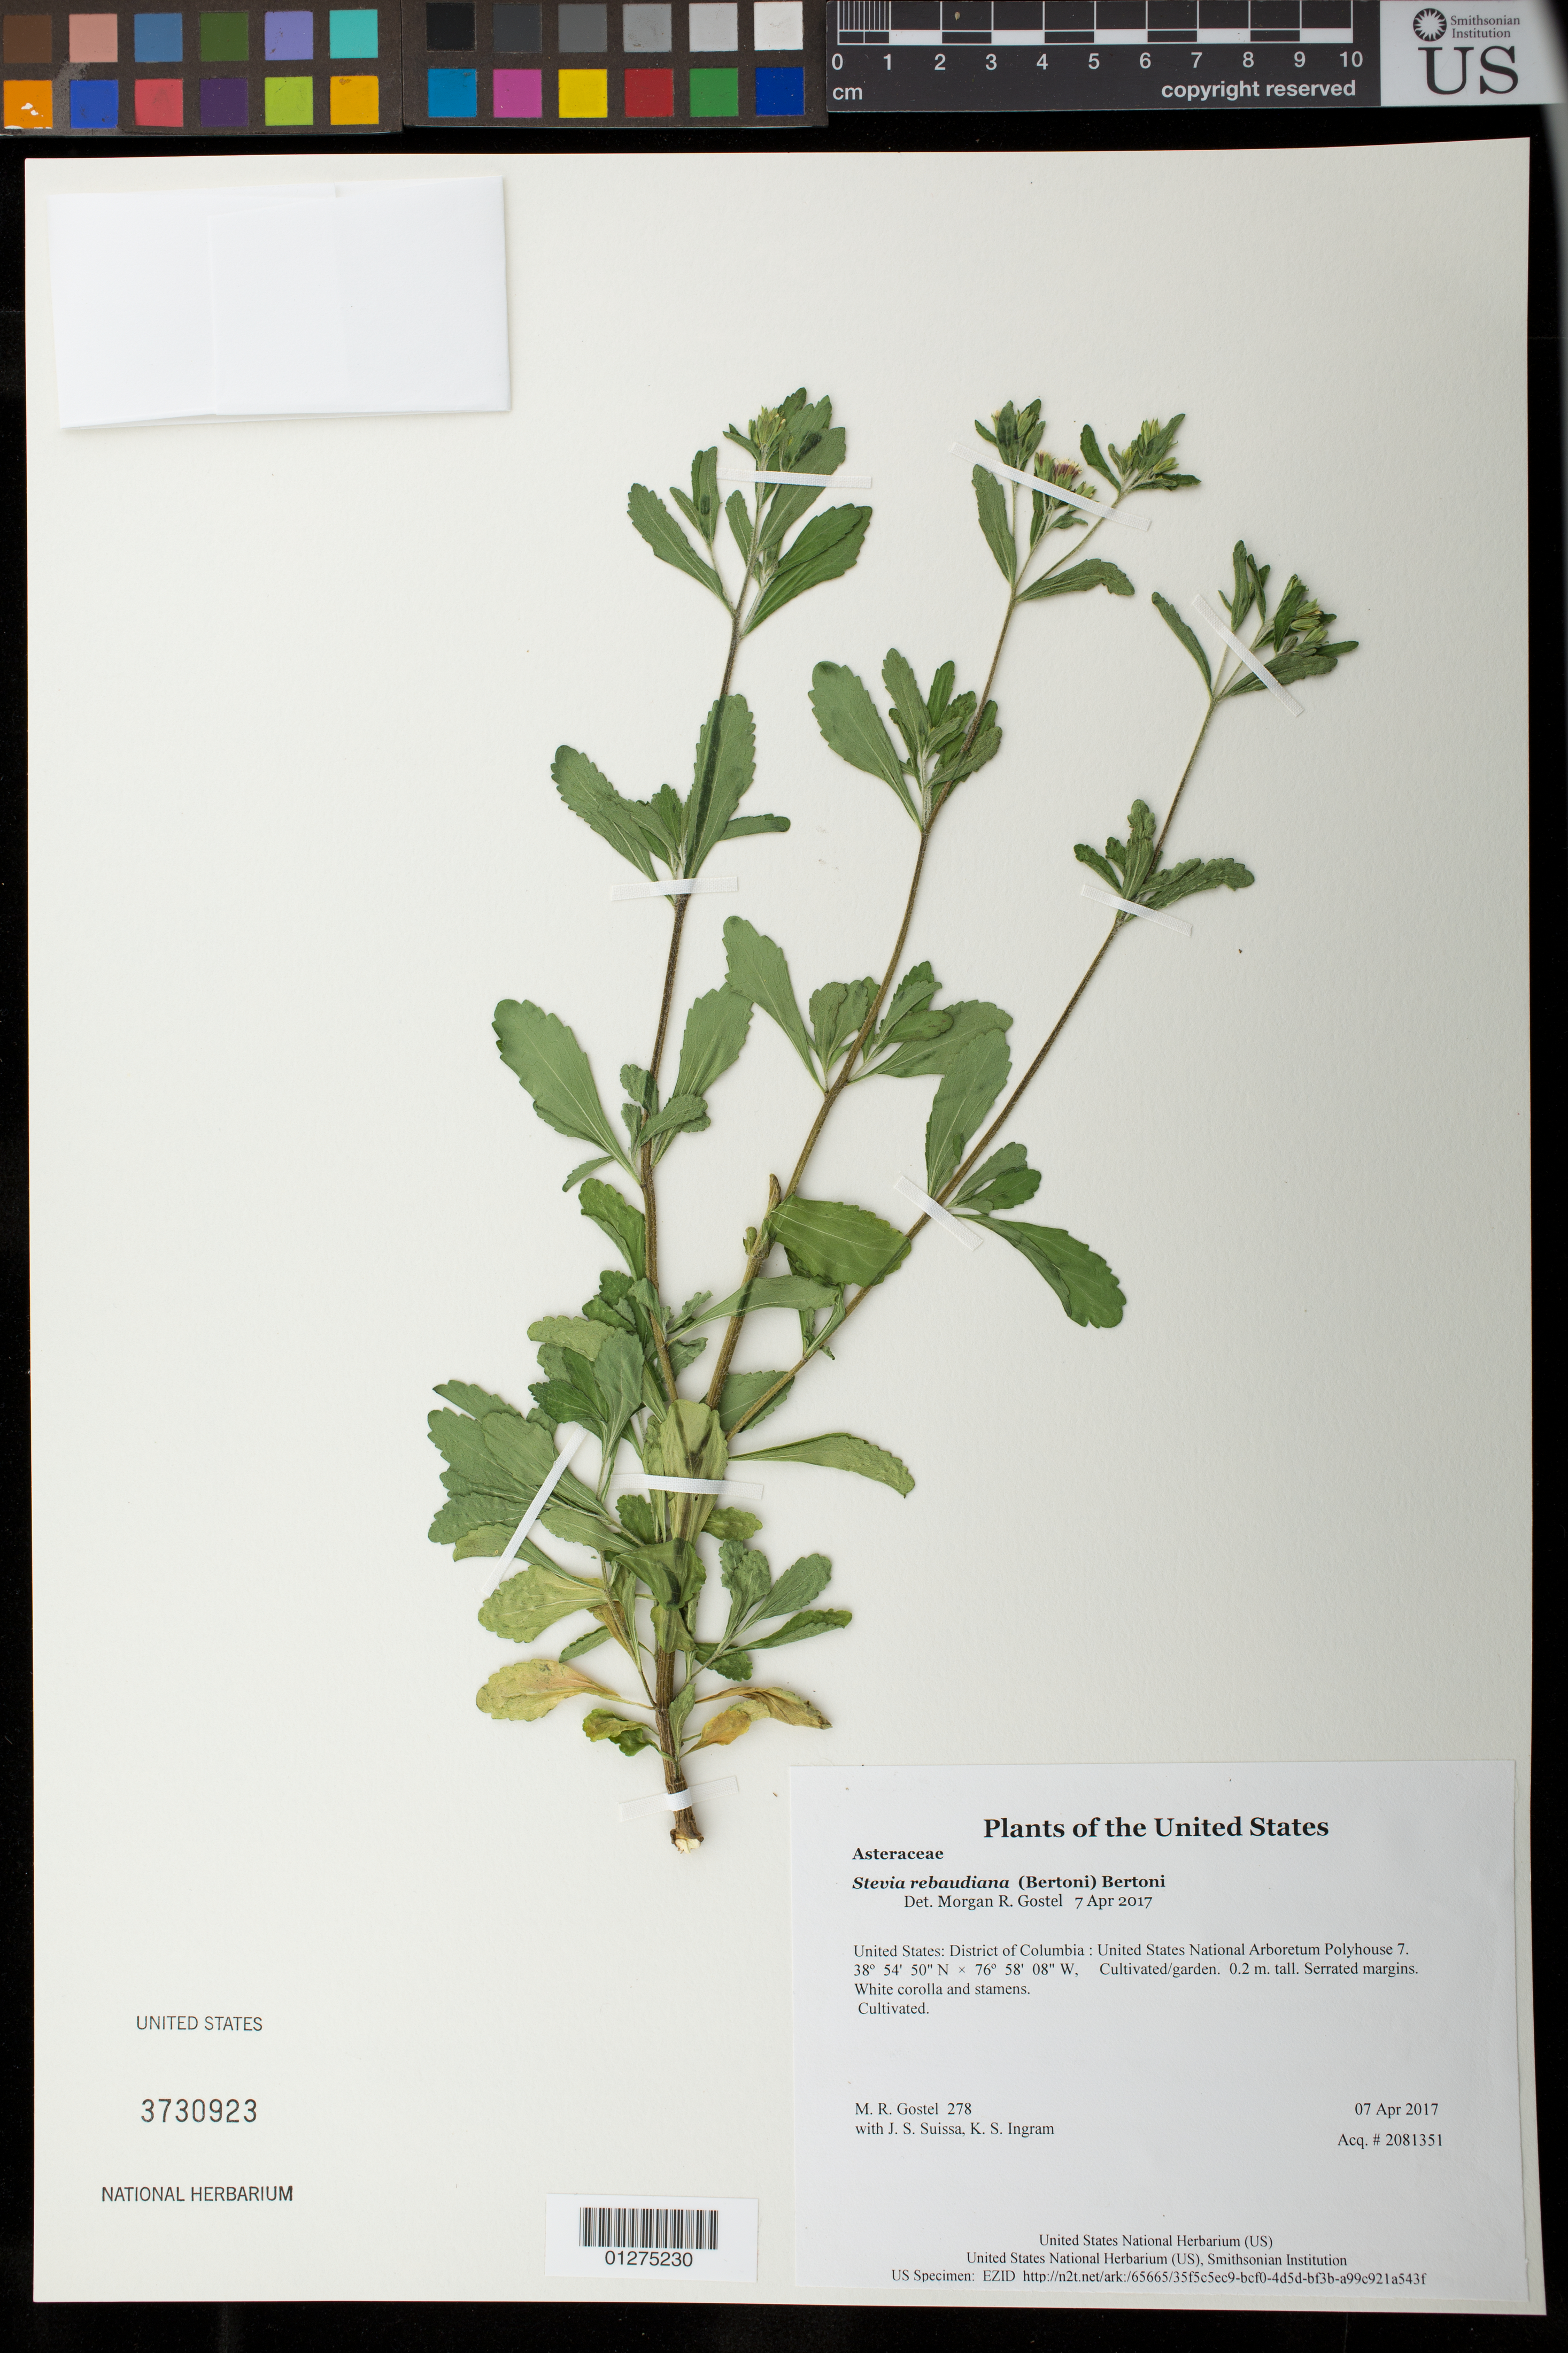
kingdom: Plantae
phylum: Tracheophyta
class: Magnoliopsida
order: Asterales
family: Asteraceae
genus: Stevia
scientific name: Stevia rebaudiana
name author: (Bertoni) Bertoni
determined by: Gostel, M. R.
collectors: M. R. Gostel, J. S. Suissa & K. S. Ingram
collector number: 278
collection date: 2017-04-07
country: United States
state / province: District of Columbia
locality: United States National Arboretum Polyhouse 7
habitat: Cultivated/garden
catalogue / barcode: US 3730923